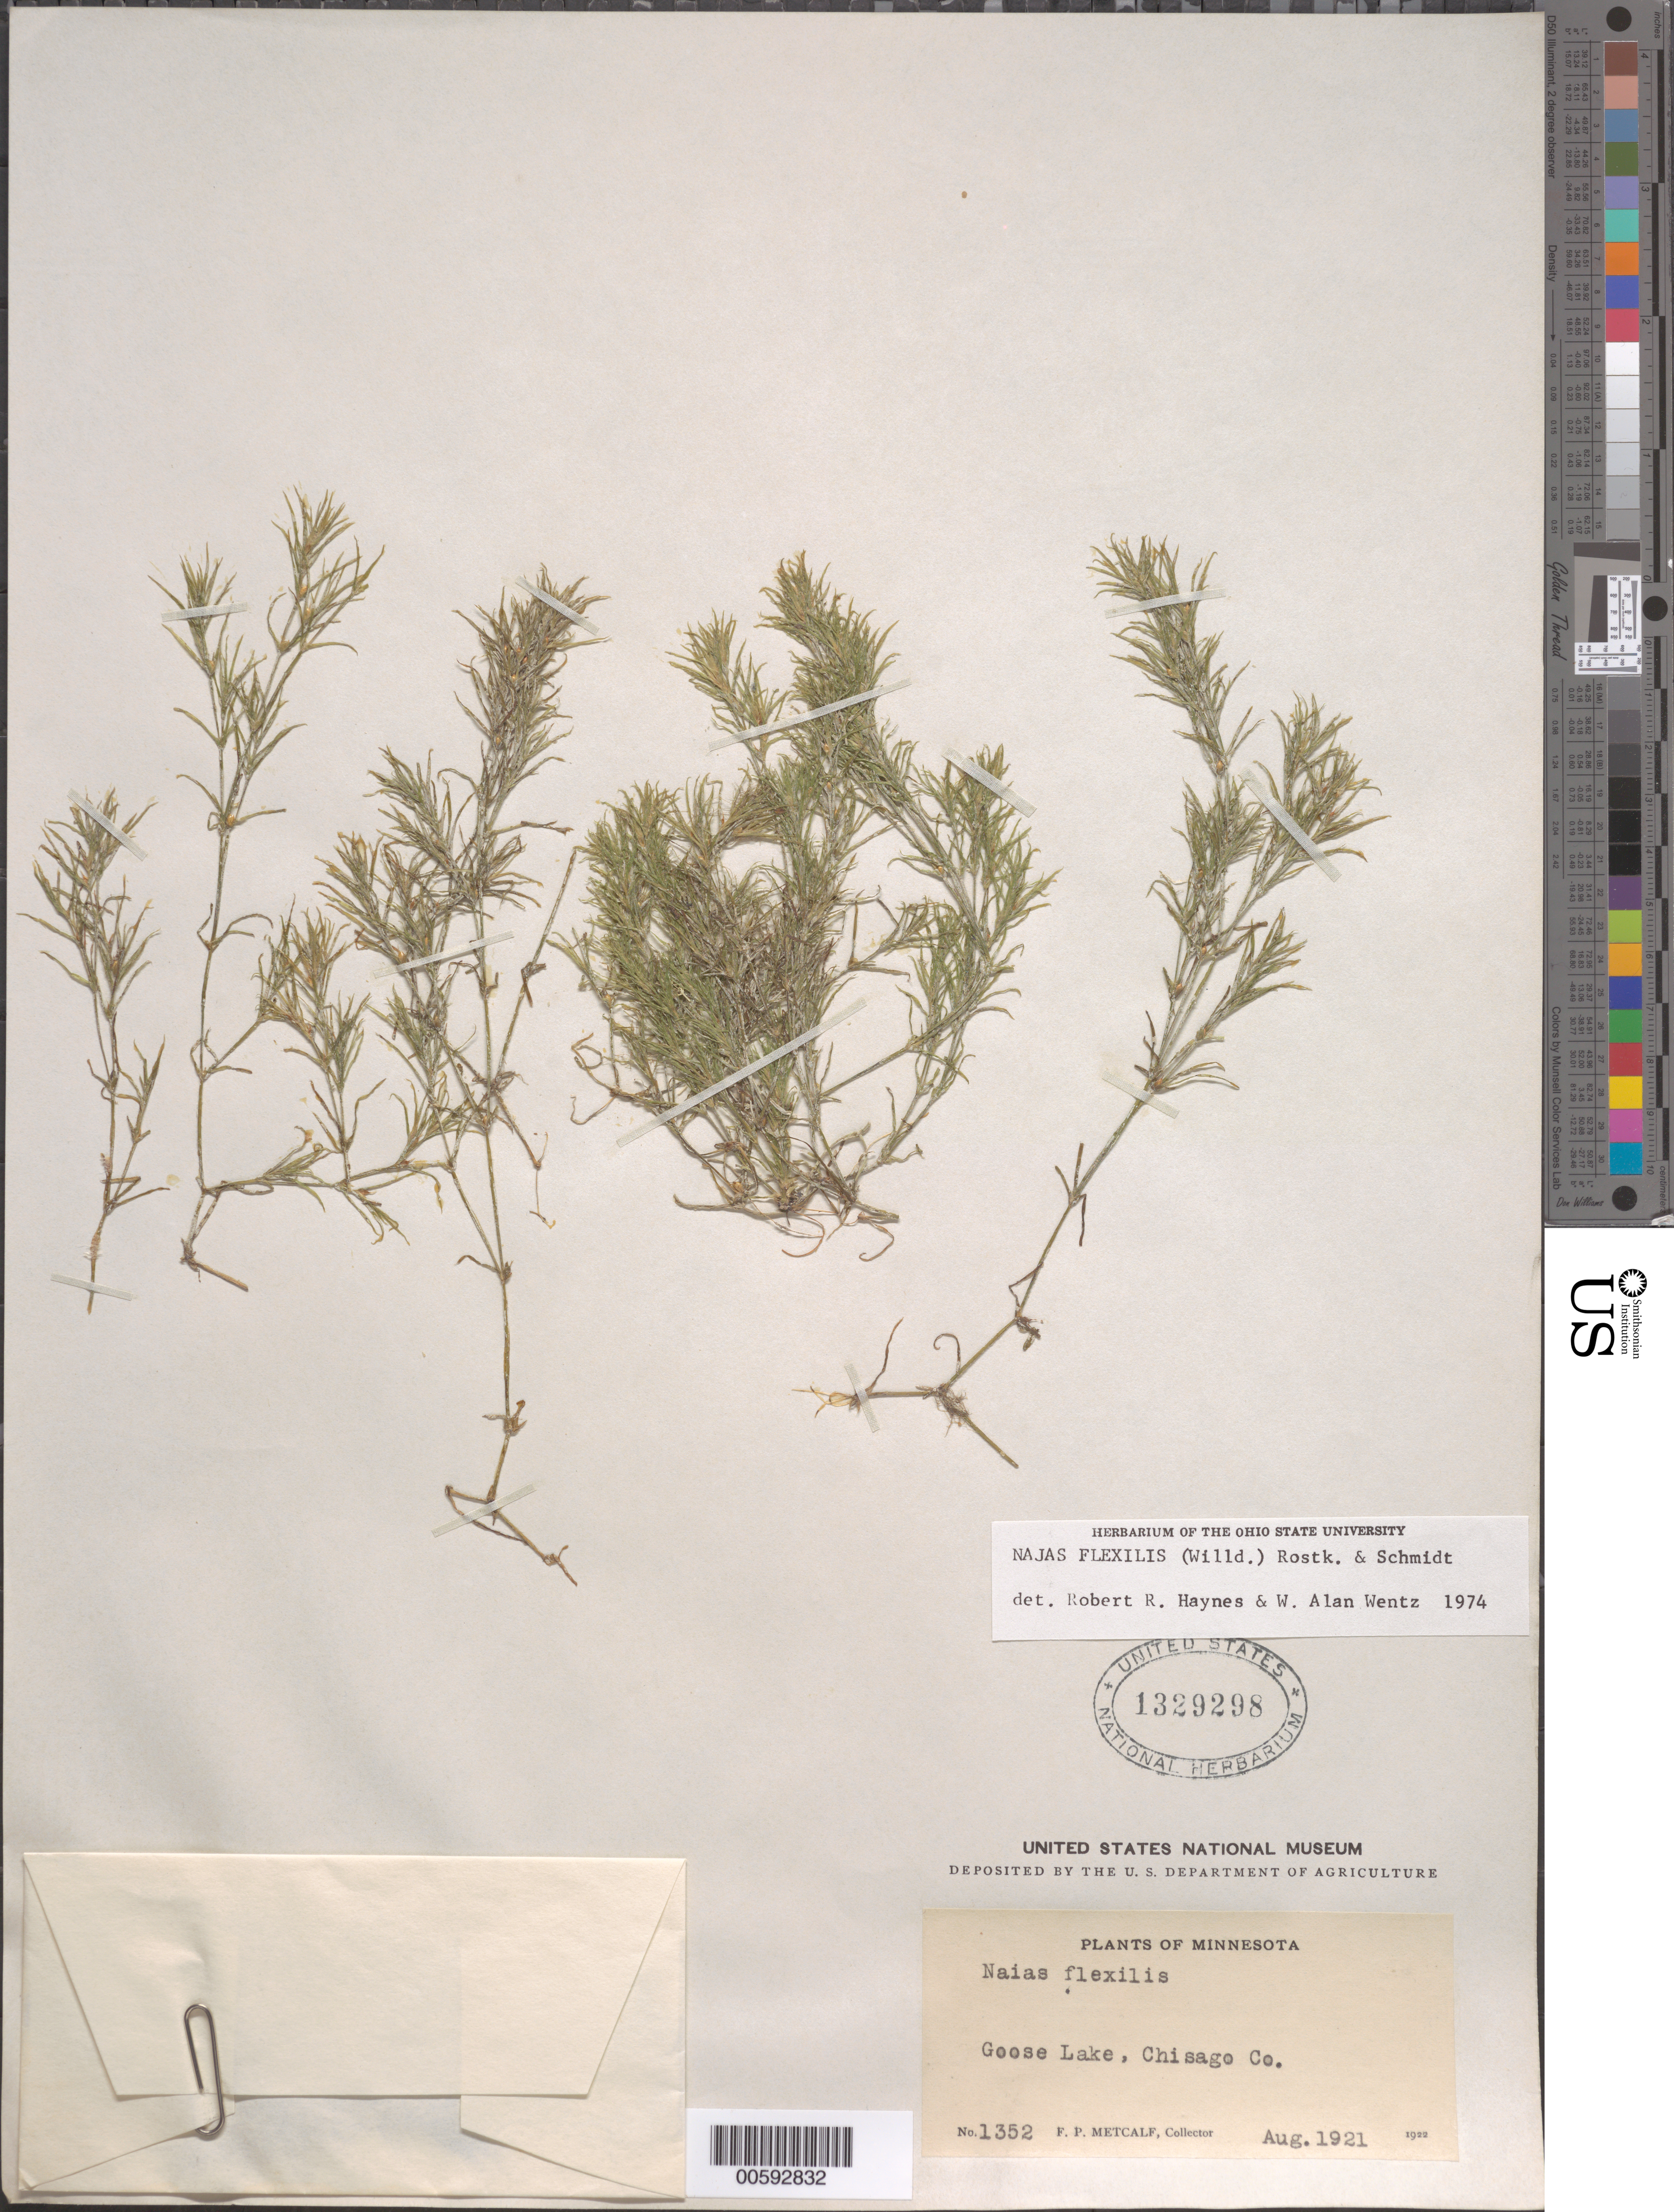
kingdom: Plantae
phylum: Tracheophyta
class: Liliopsida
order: Alismatales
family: Hydrocharitaceae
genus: Najas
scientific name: Najas flexilis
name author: (Willd.) Rostk. & Schmidt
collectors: F. P. Metcalf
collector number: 1352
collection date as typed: Aug 1921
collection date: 1921-08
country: United States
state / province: Minnesota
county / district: Chisago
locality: Goose Lake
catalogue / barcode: US 1329298